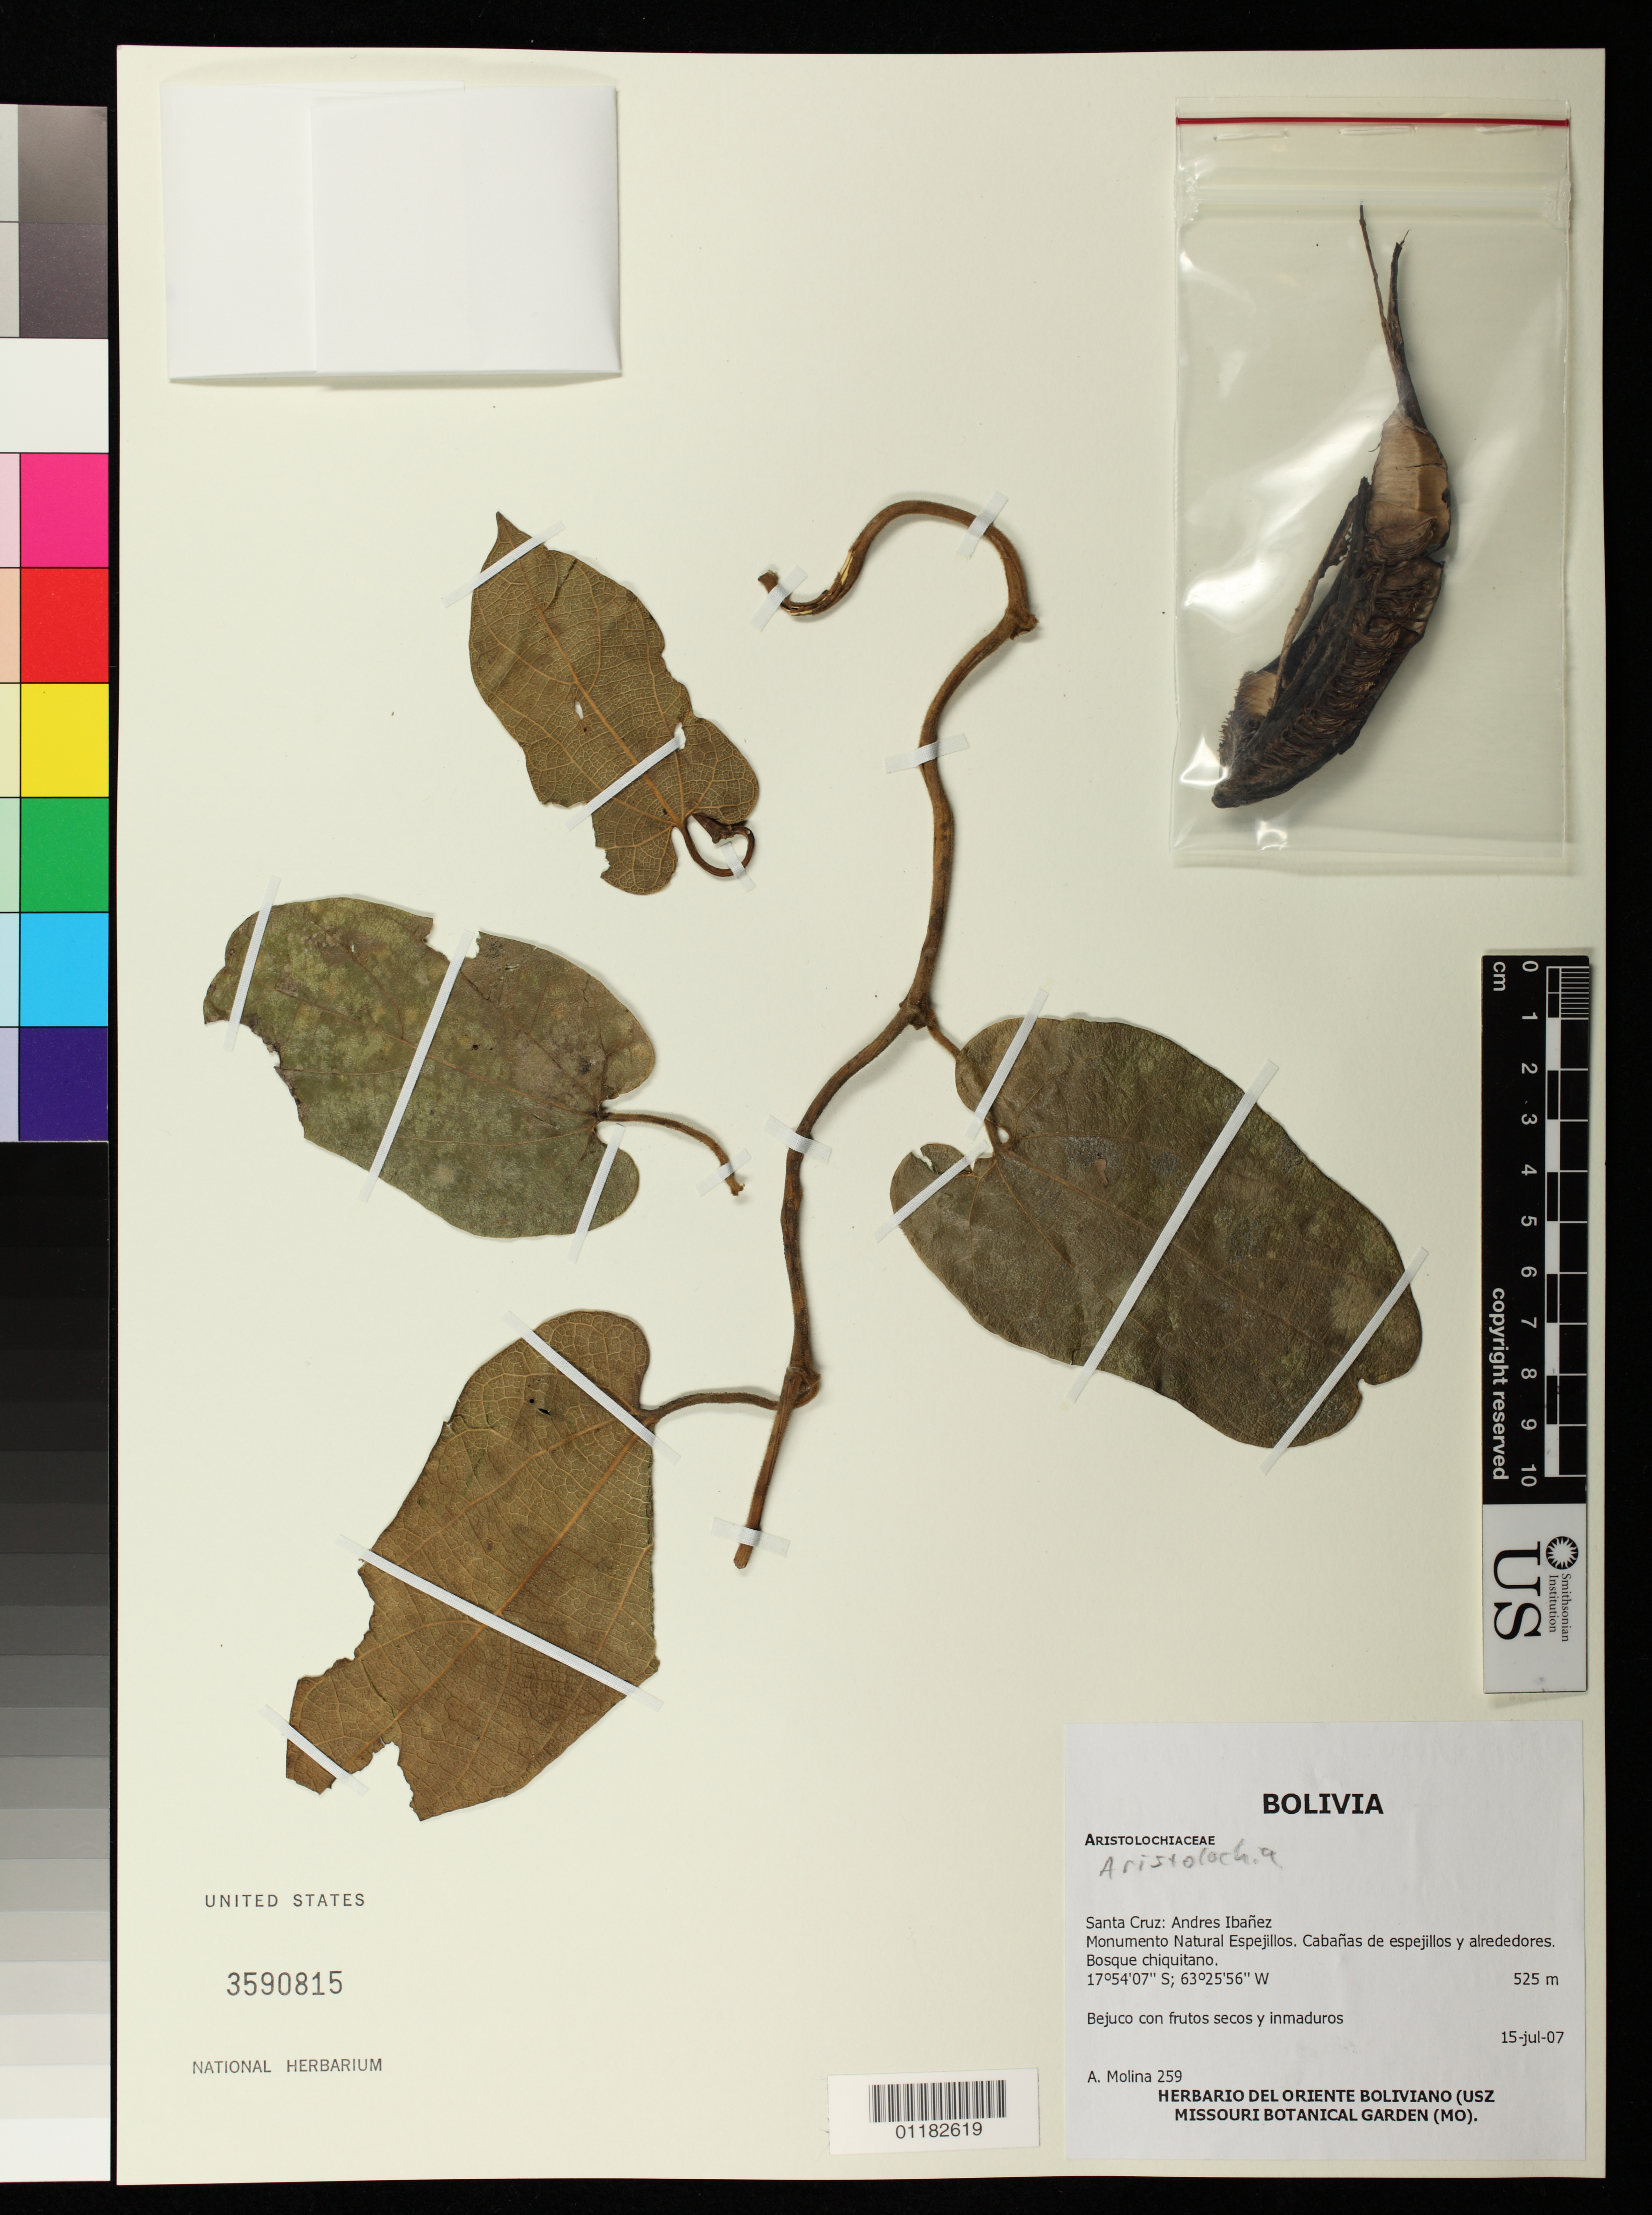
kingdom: Plantae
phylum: Tracheophyta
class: Magnoliopsida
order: Piperales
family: Aristolochiaceae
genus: Aristolochia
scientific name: Aristolochia sp.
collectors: A. Molina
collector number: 259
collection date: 2007-07-15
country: Bolivia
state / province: Santa Cruz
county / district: Andrés Ibáñez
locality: Andres Ibanez Monumento Natural Espejillos.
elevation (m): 525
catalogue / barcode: US 3590815